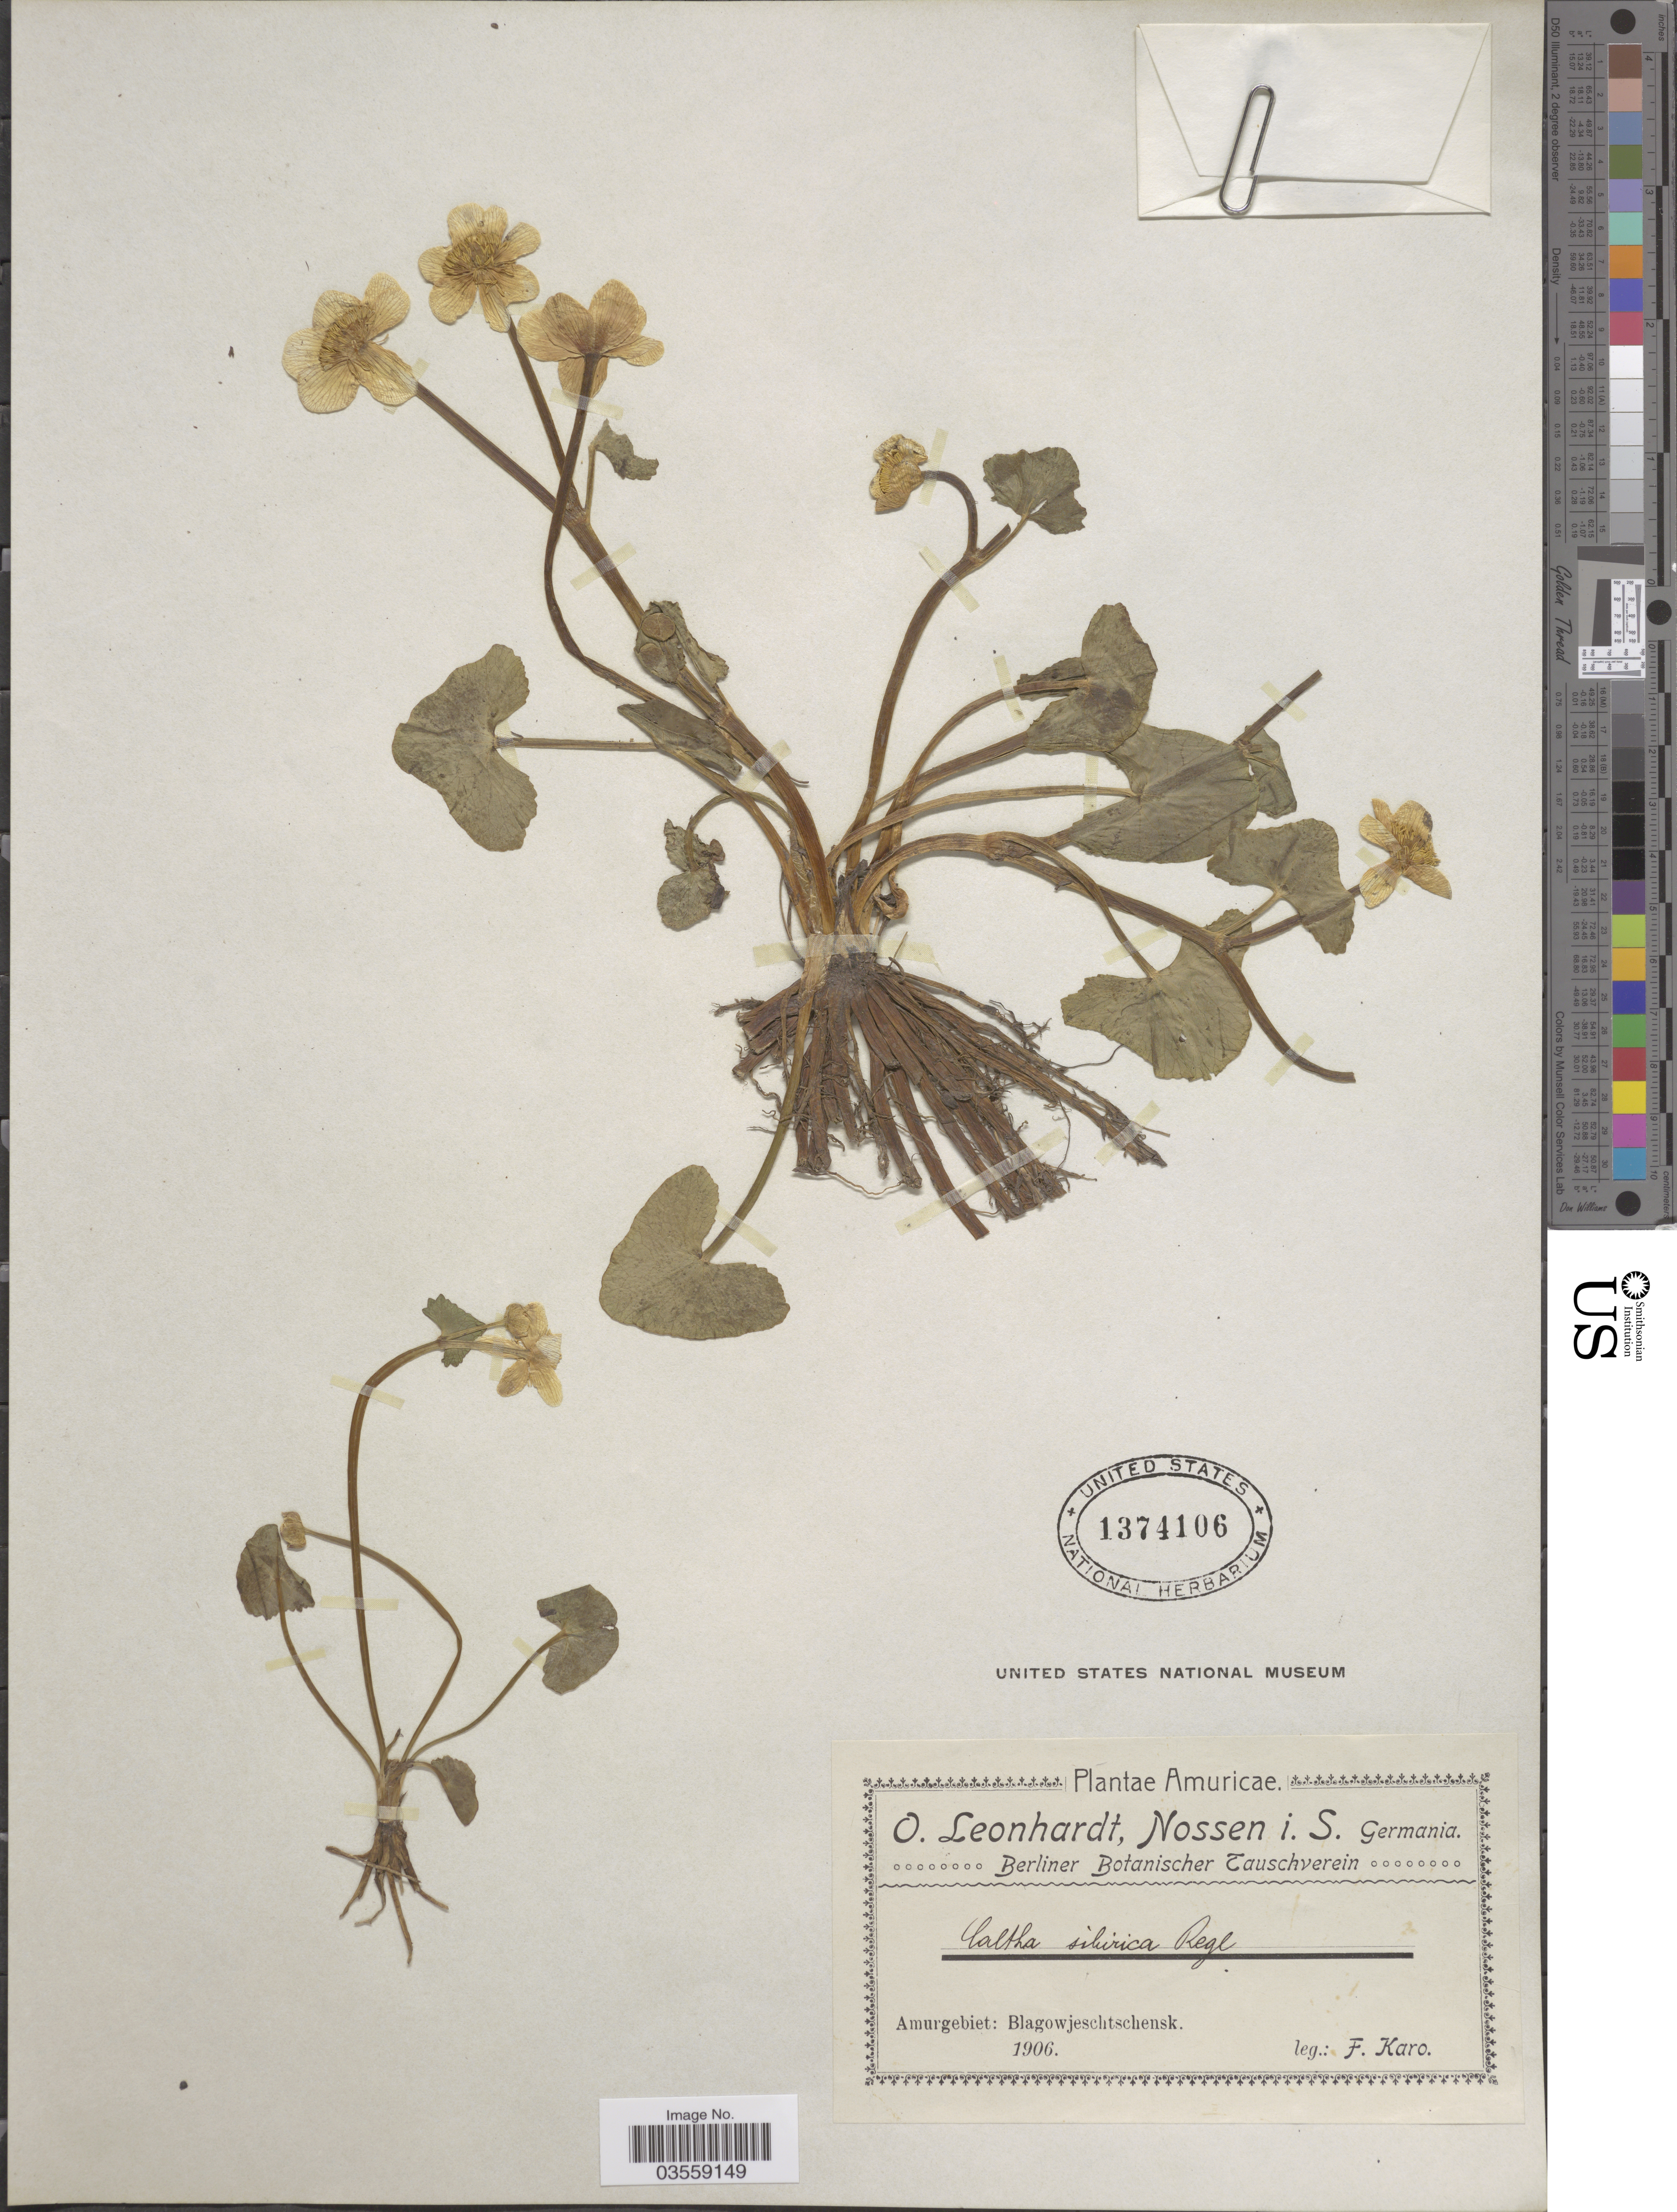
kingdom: Plantae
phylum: Tracheophyta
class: Magnoliopsida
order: Ranunculales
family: Ranunculaceae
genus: Caltha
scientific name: Caltha palustris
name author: L.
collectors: F. Karo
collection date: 1906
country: Russian Federation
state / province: Amur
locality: Amurgebiet: Blagowjeschtschensk.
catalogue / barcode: US 1374106